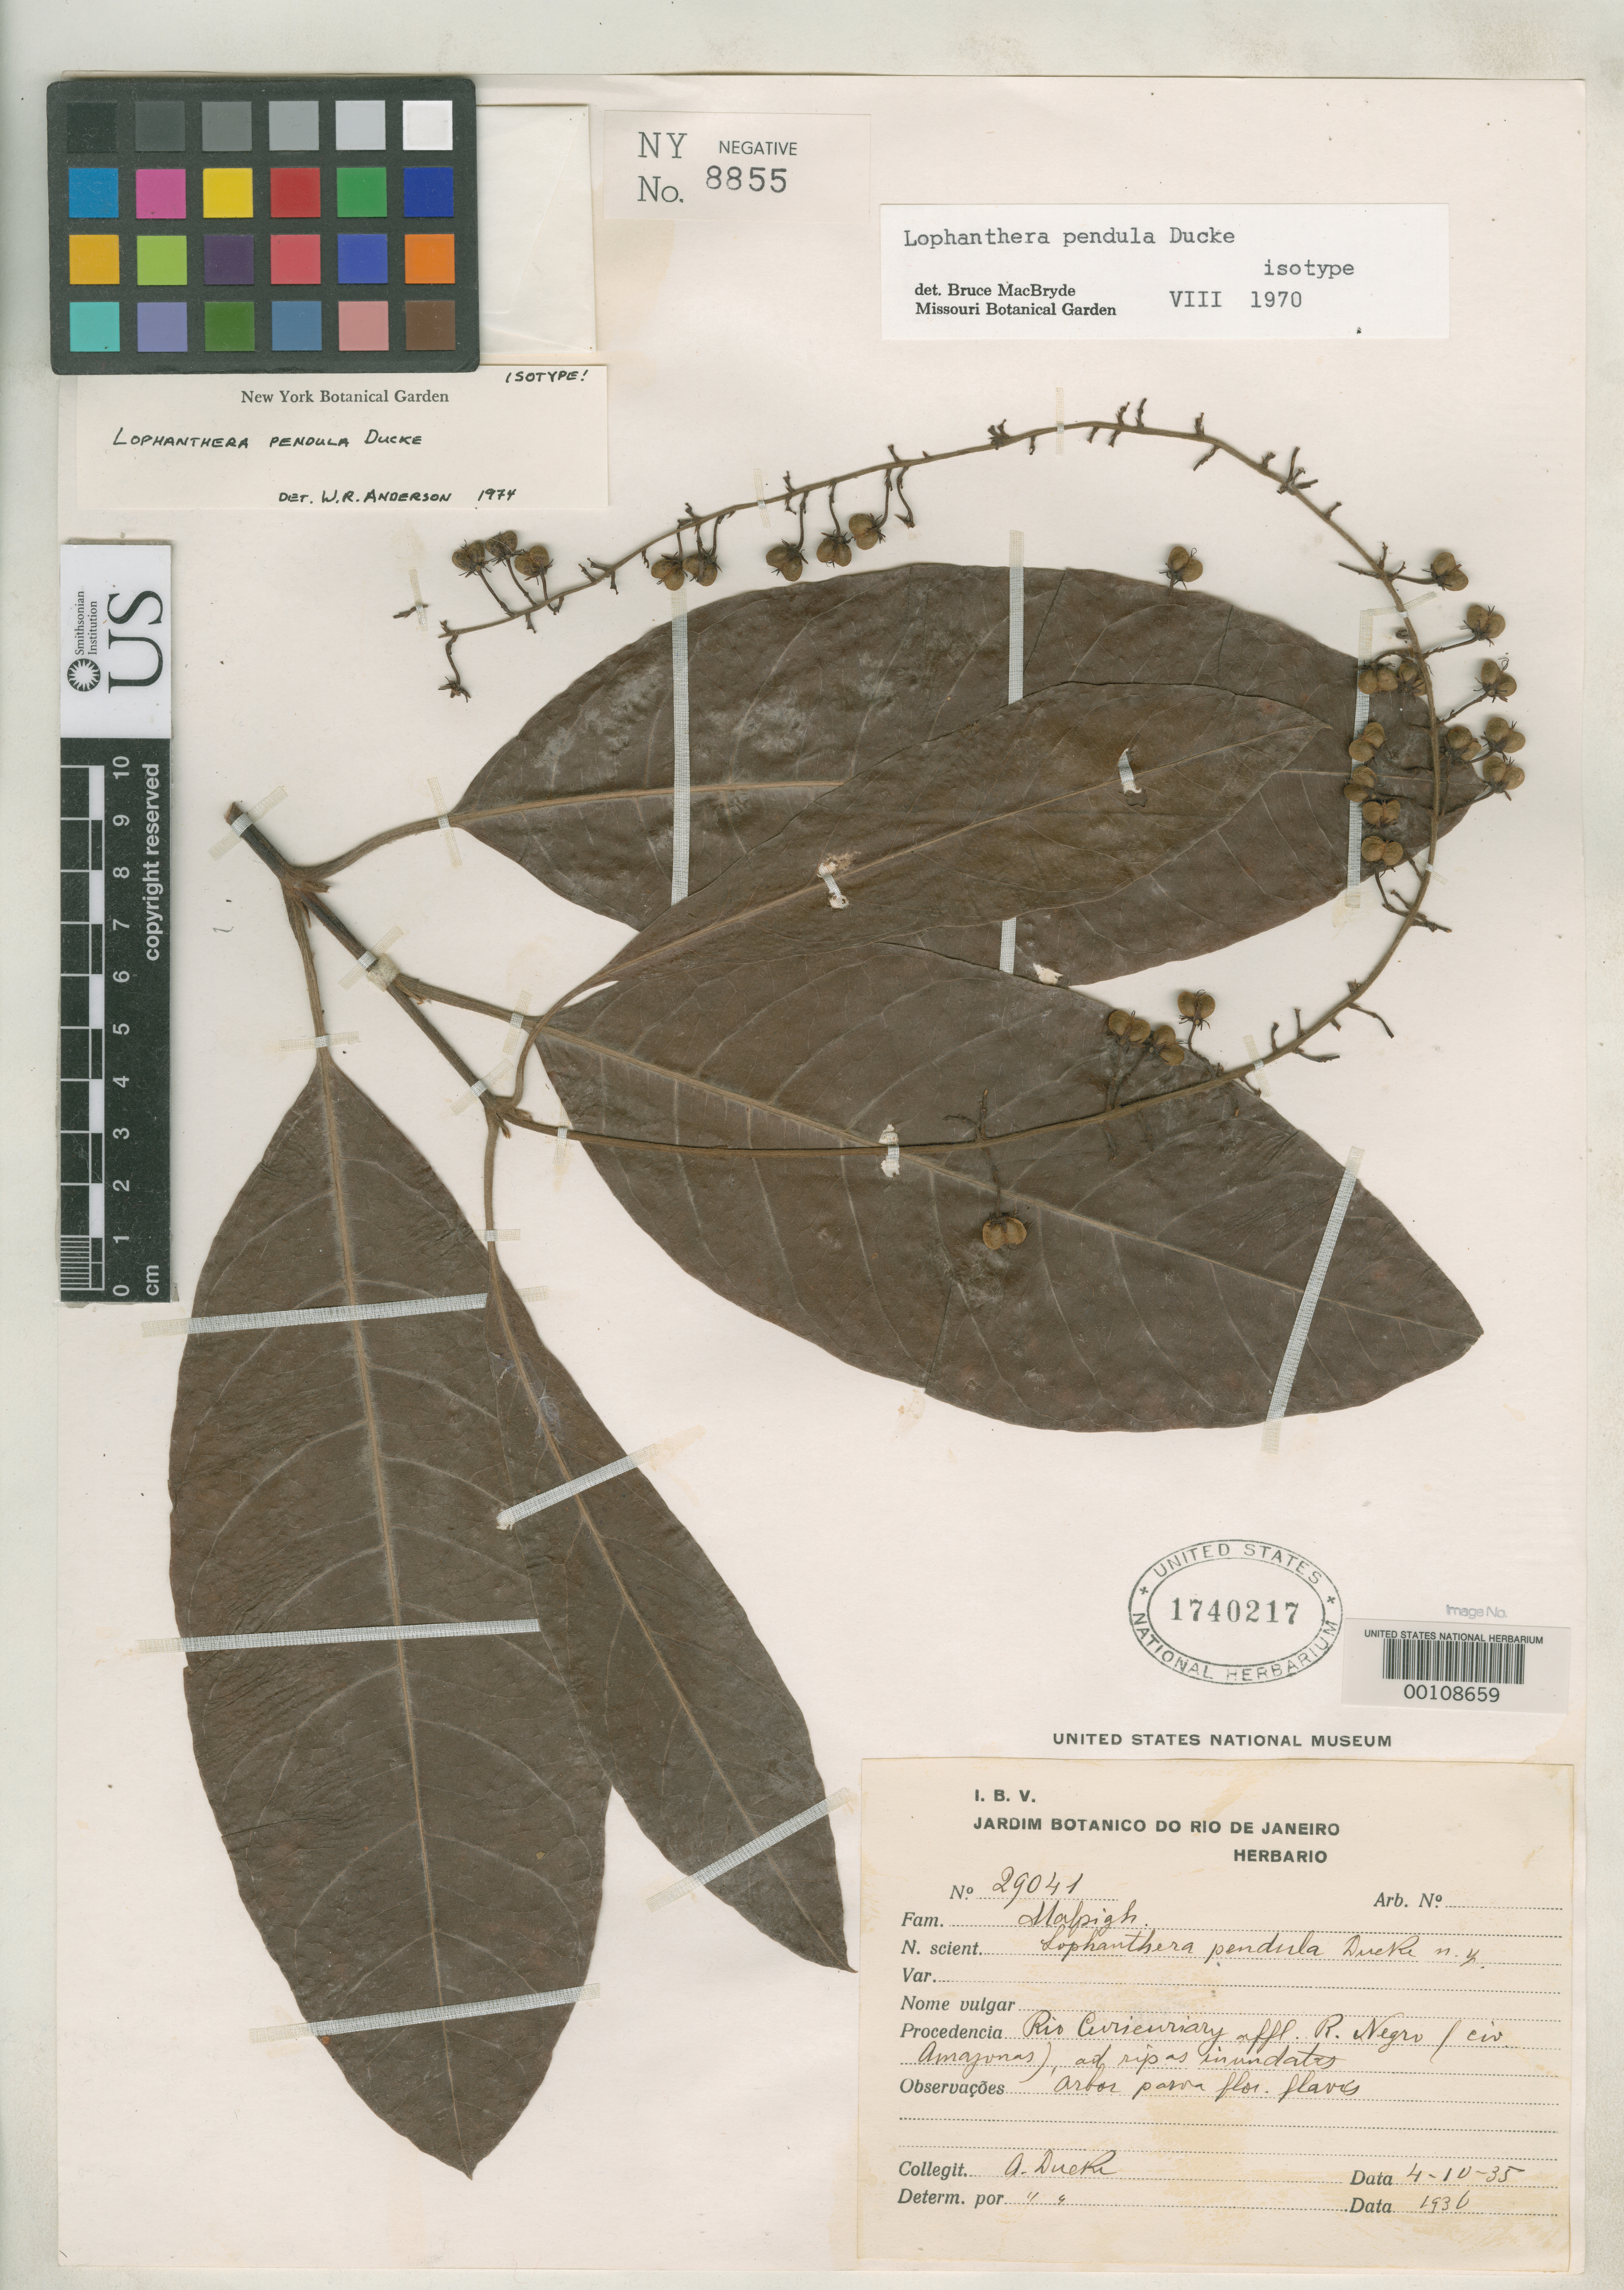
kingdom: Plantae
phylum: Tracheophyta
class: Magnoliopsida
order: Malpighiales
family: Malpighiaceae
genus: Lophanthera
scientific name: Lophanthera pendula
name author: Ducke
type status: Isotype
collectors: A. Ducke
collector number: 29041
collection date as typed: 04 Oct 1935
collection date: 1935-10-04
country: Brazil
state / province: Amazonas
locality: Rio Negro, Curicuriary.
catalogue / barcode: US 1740217